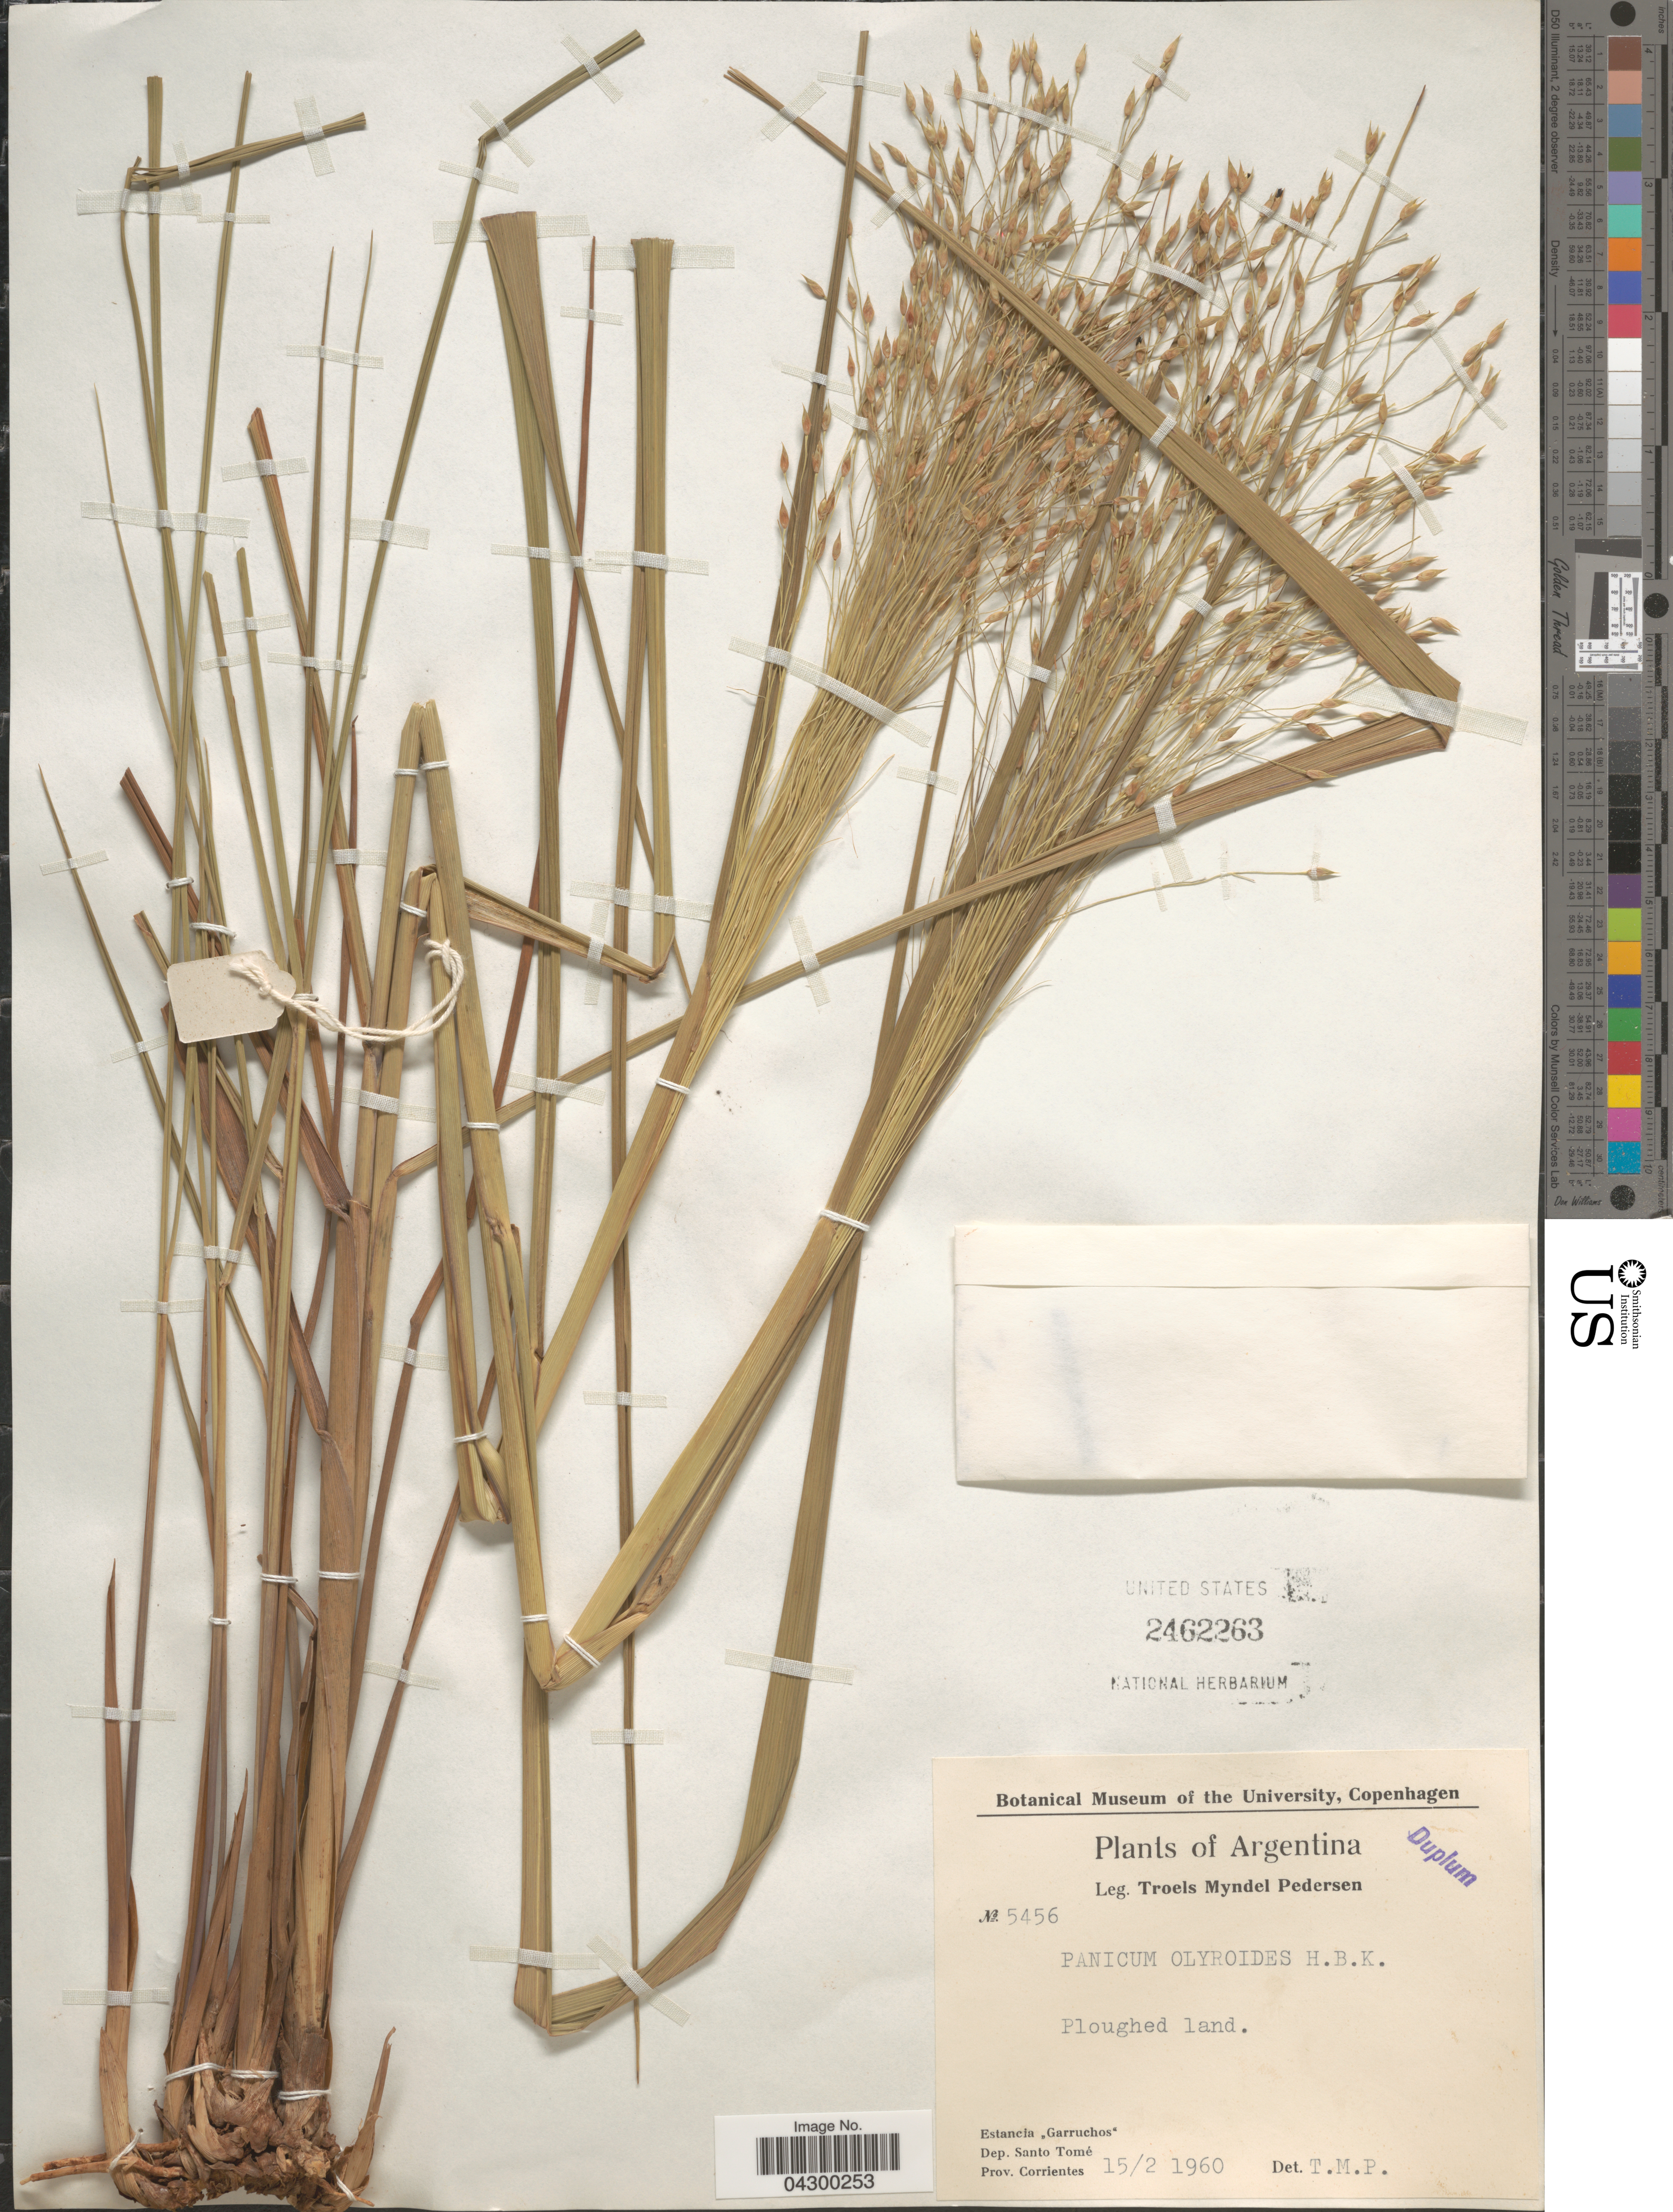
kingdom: Plantae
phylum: Tracheophyta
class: Liliopsida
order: Poales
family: Poaceae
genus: Panicum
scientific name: Panicum olyroides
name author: Kunth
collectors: T. Pederson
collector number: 5456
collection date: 1960-02-15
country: Argentina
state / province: Corrientes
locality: Estancia "Garruchos". Dep. Santo Tomé.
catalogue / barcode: US 2462263